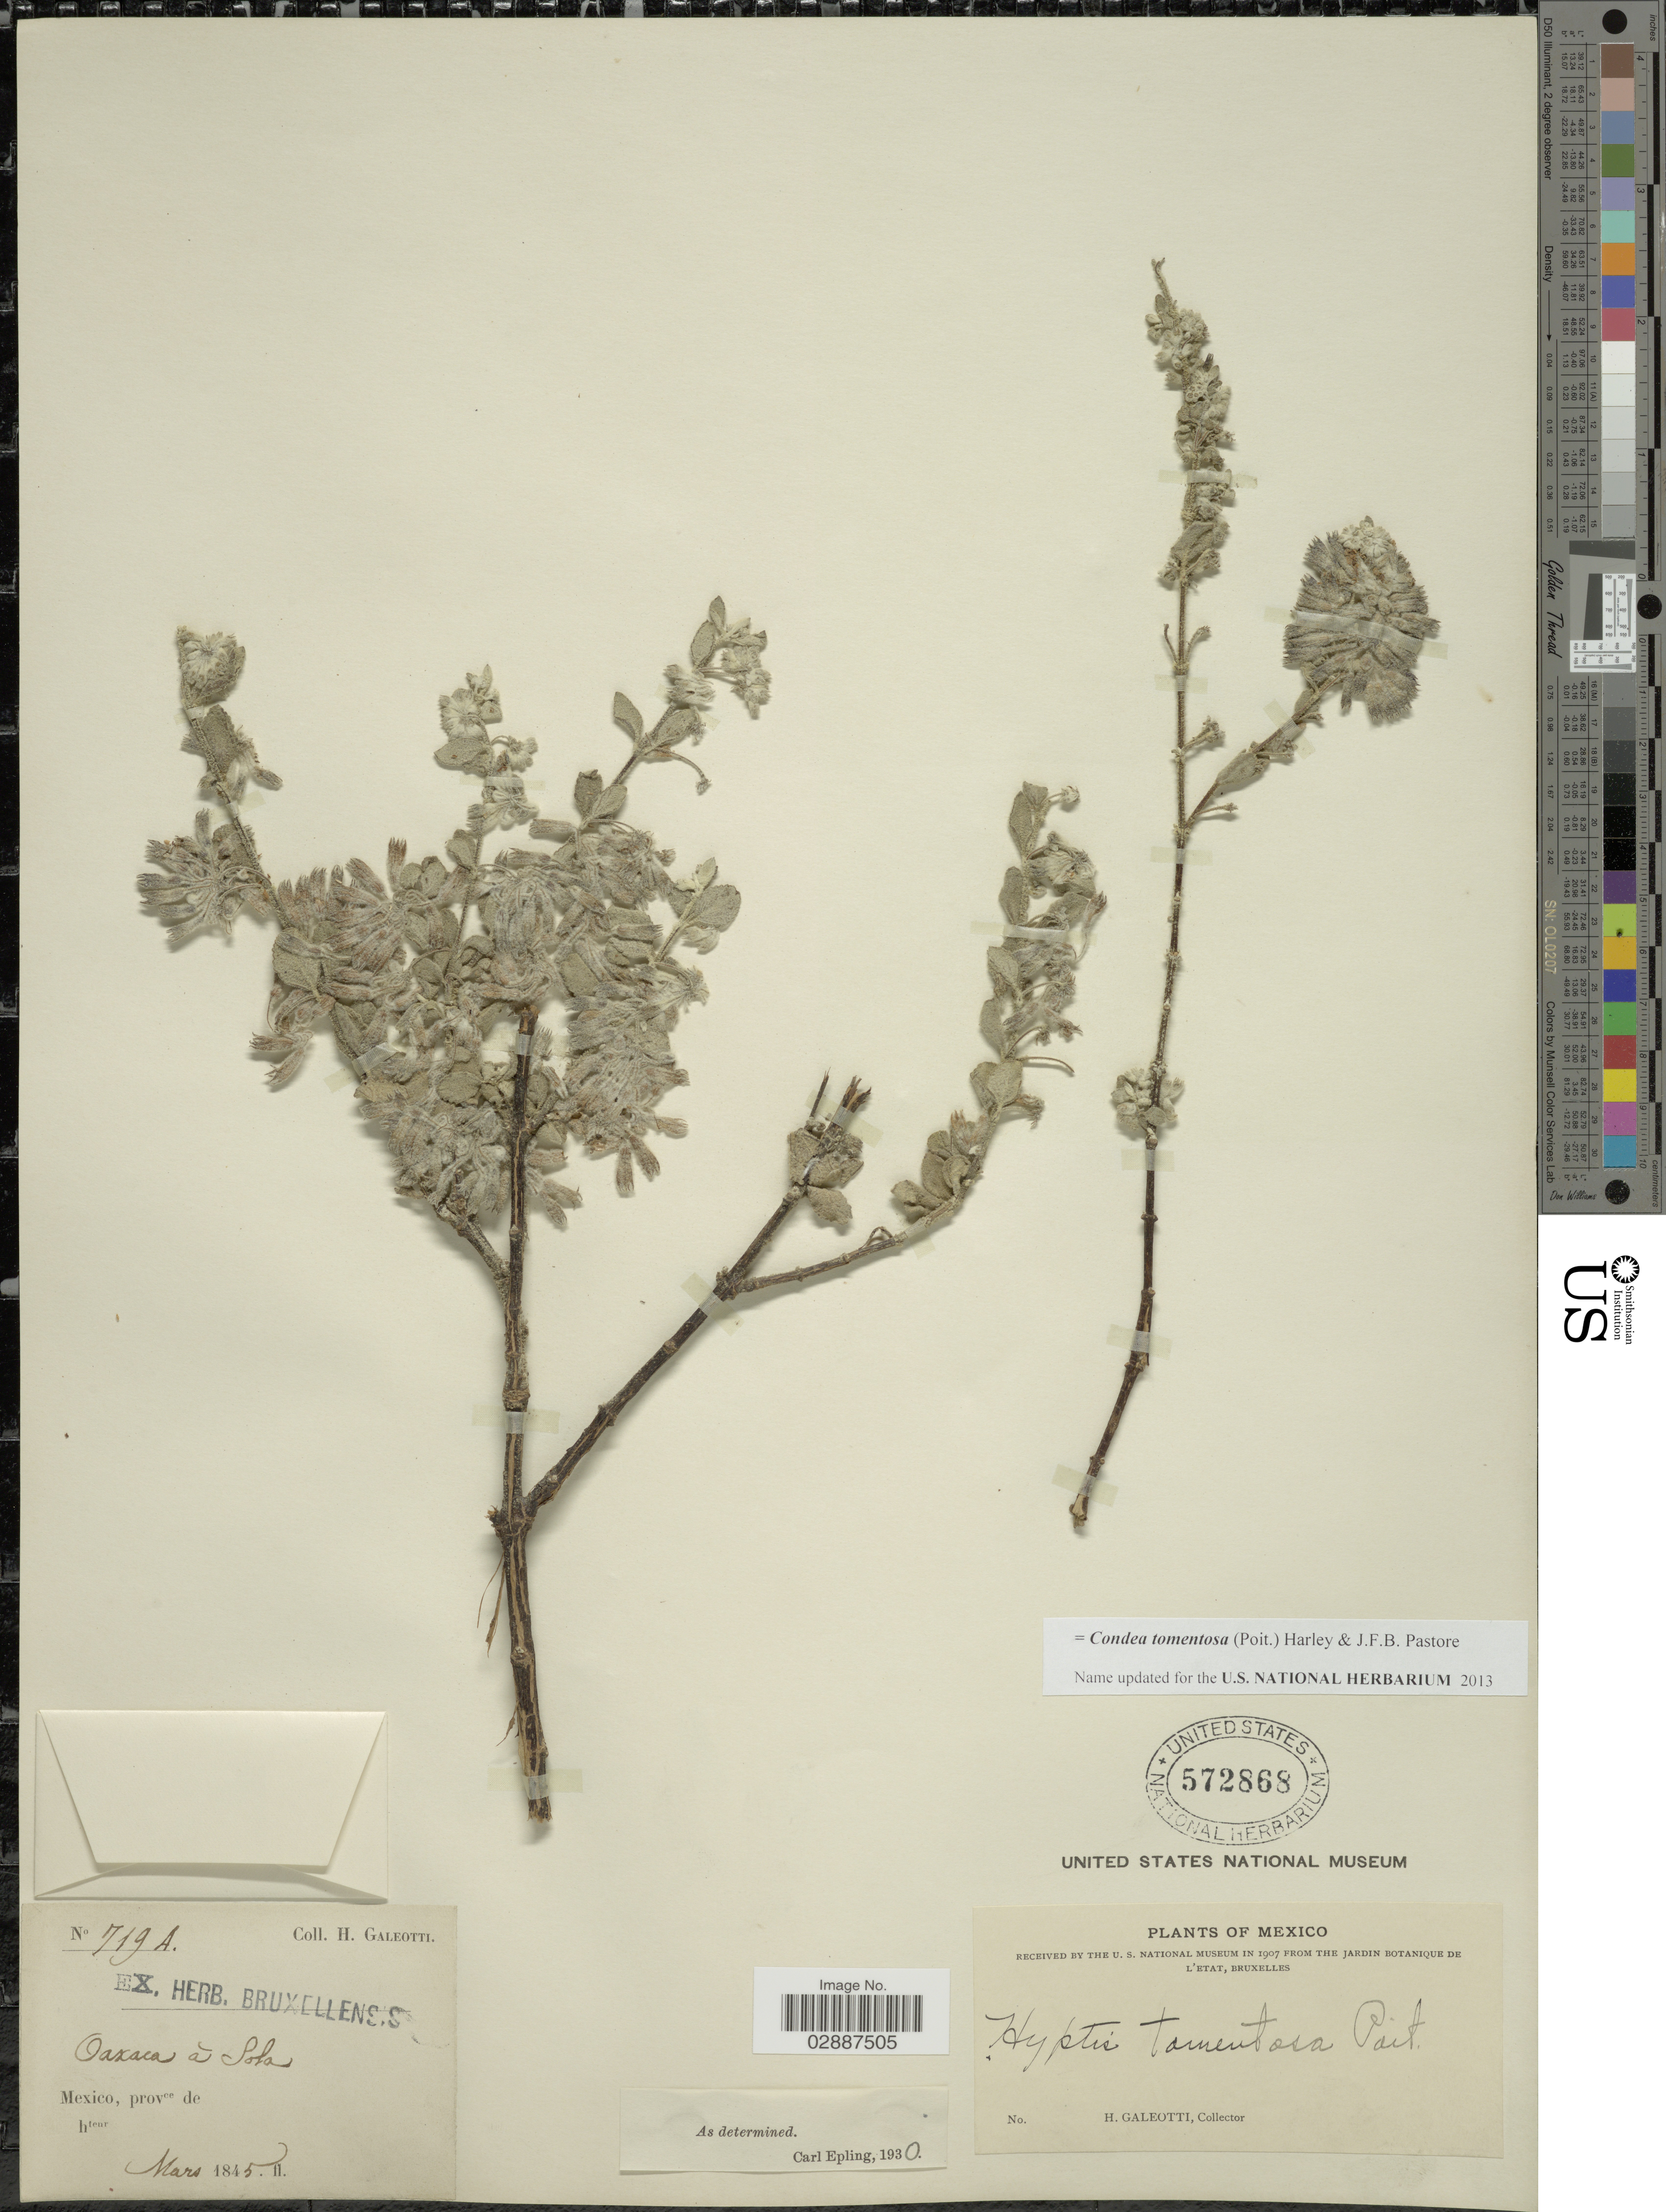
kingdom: Plantae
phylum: Tracheophyta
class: Magnoliopsida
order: Lamiales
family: Lamiaceae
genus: Condea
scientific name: Condea tomentosa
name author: (Poit.) Harley & J.F.B. Pastore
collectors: H. G. Galeotti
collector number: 719A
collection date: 1845-03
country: Mexico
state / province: Oaxaca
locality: Oaxaca á Sola.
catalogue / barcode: US 572868